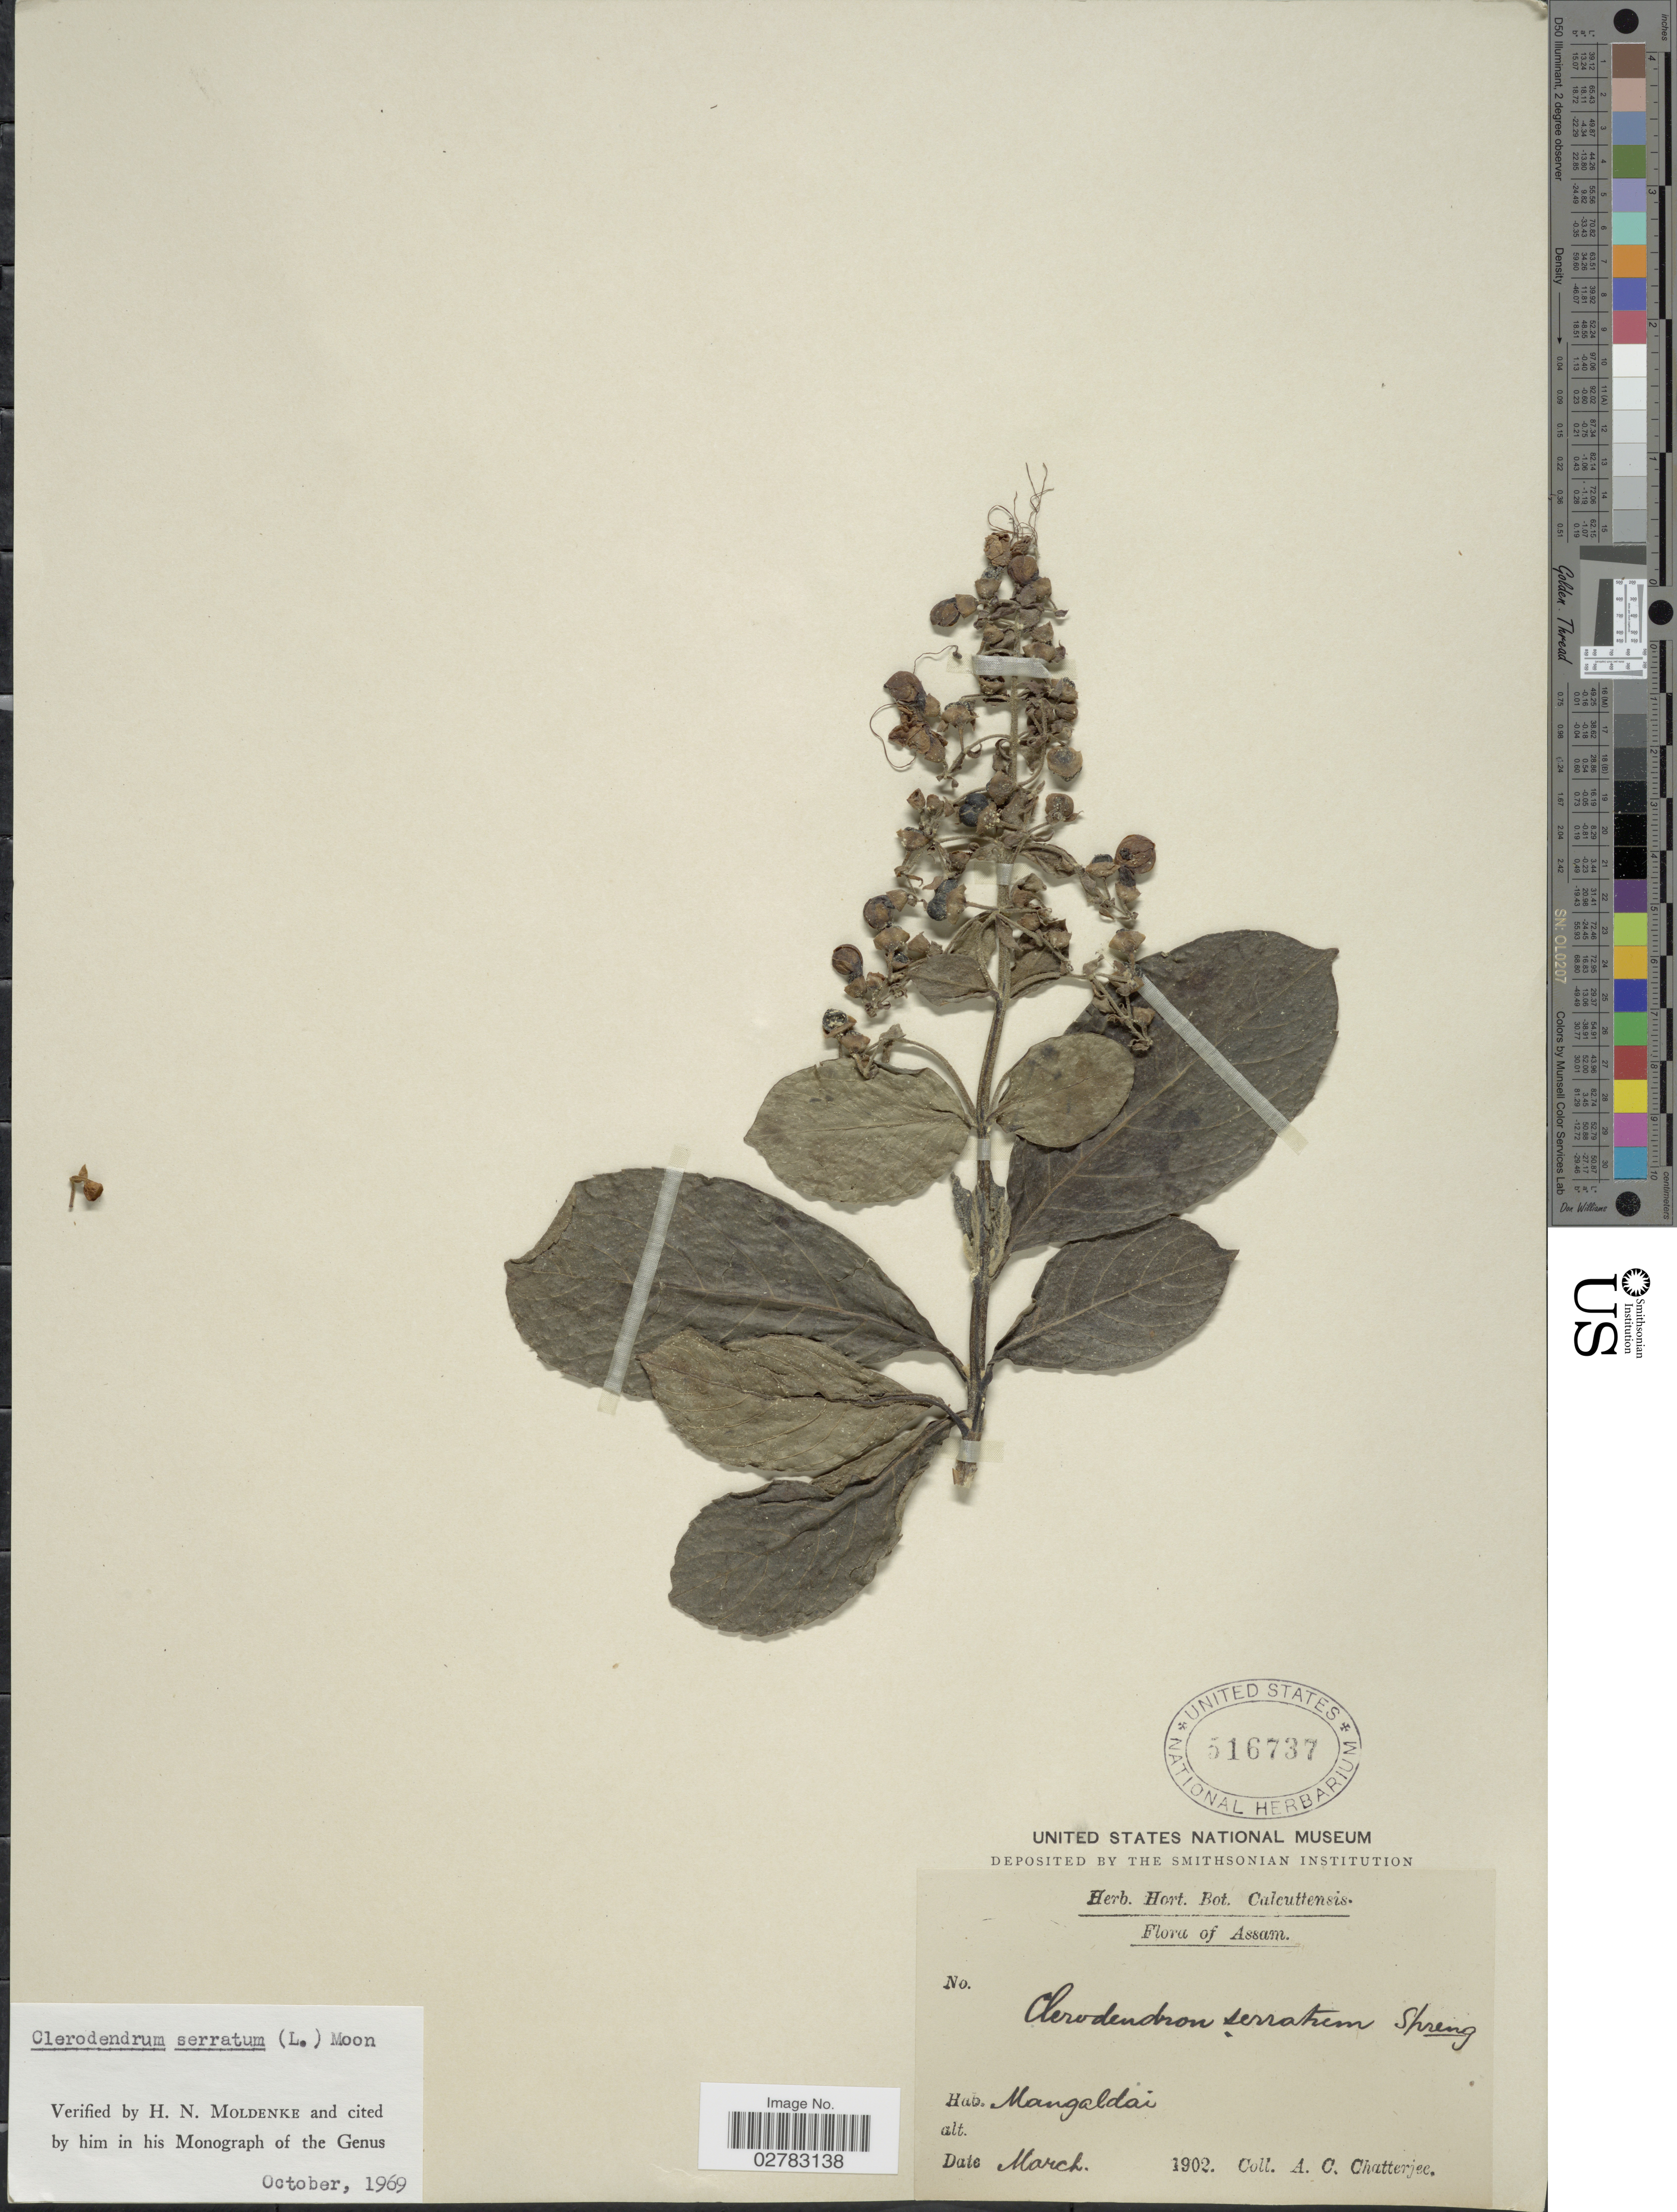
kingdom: Plantae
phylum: Tracheophyta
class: Magnoliopsida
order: Lamiales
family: Lamiaceae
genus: Clerodendrum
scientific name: Clerodendrum serratum var. serratum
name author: (L.) Moon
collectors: A. Chatterjee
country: India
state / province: Assam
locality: Mangaldai.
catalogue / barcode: US 516737